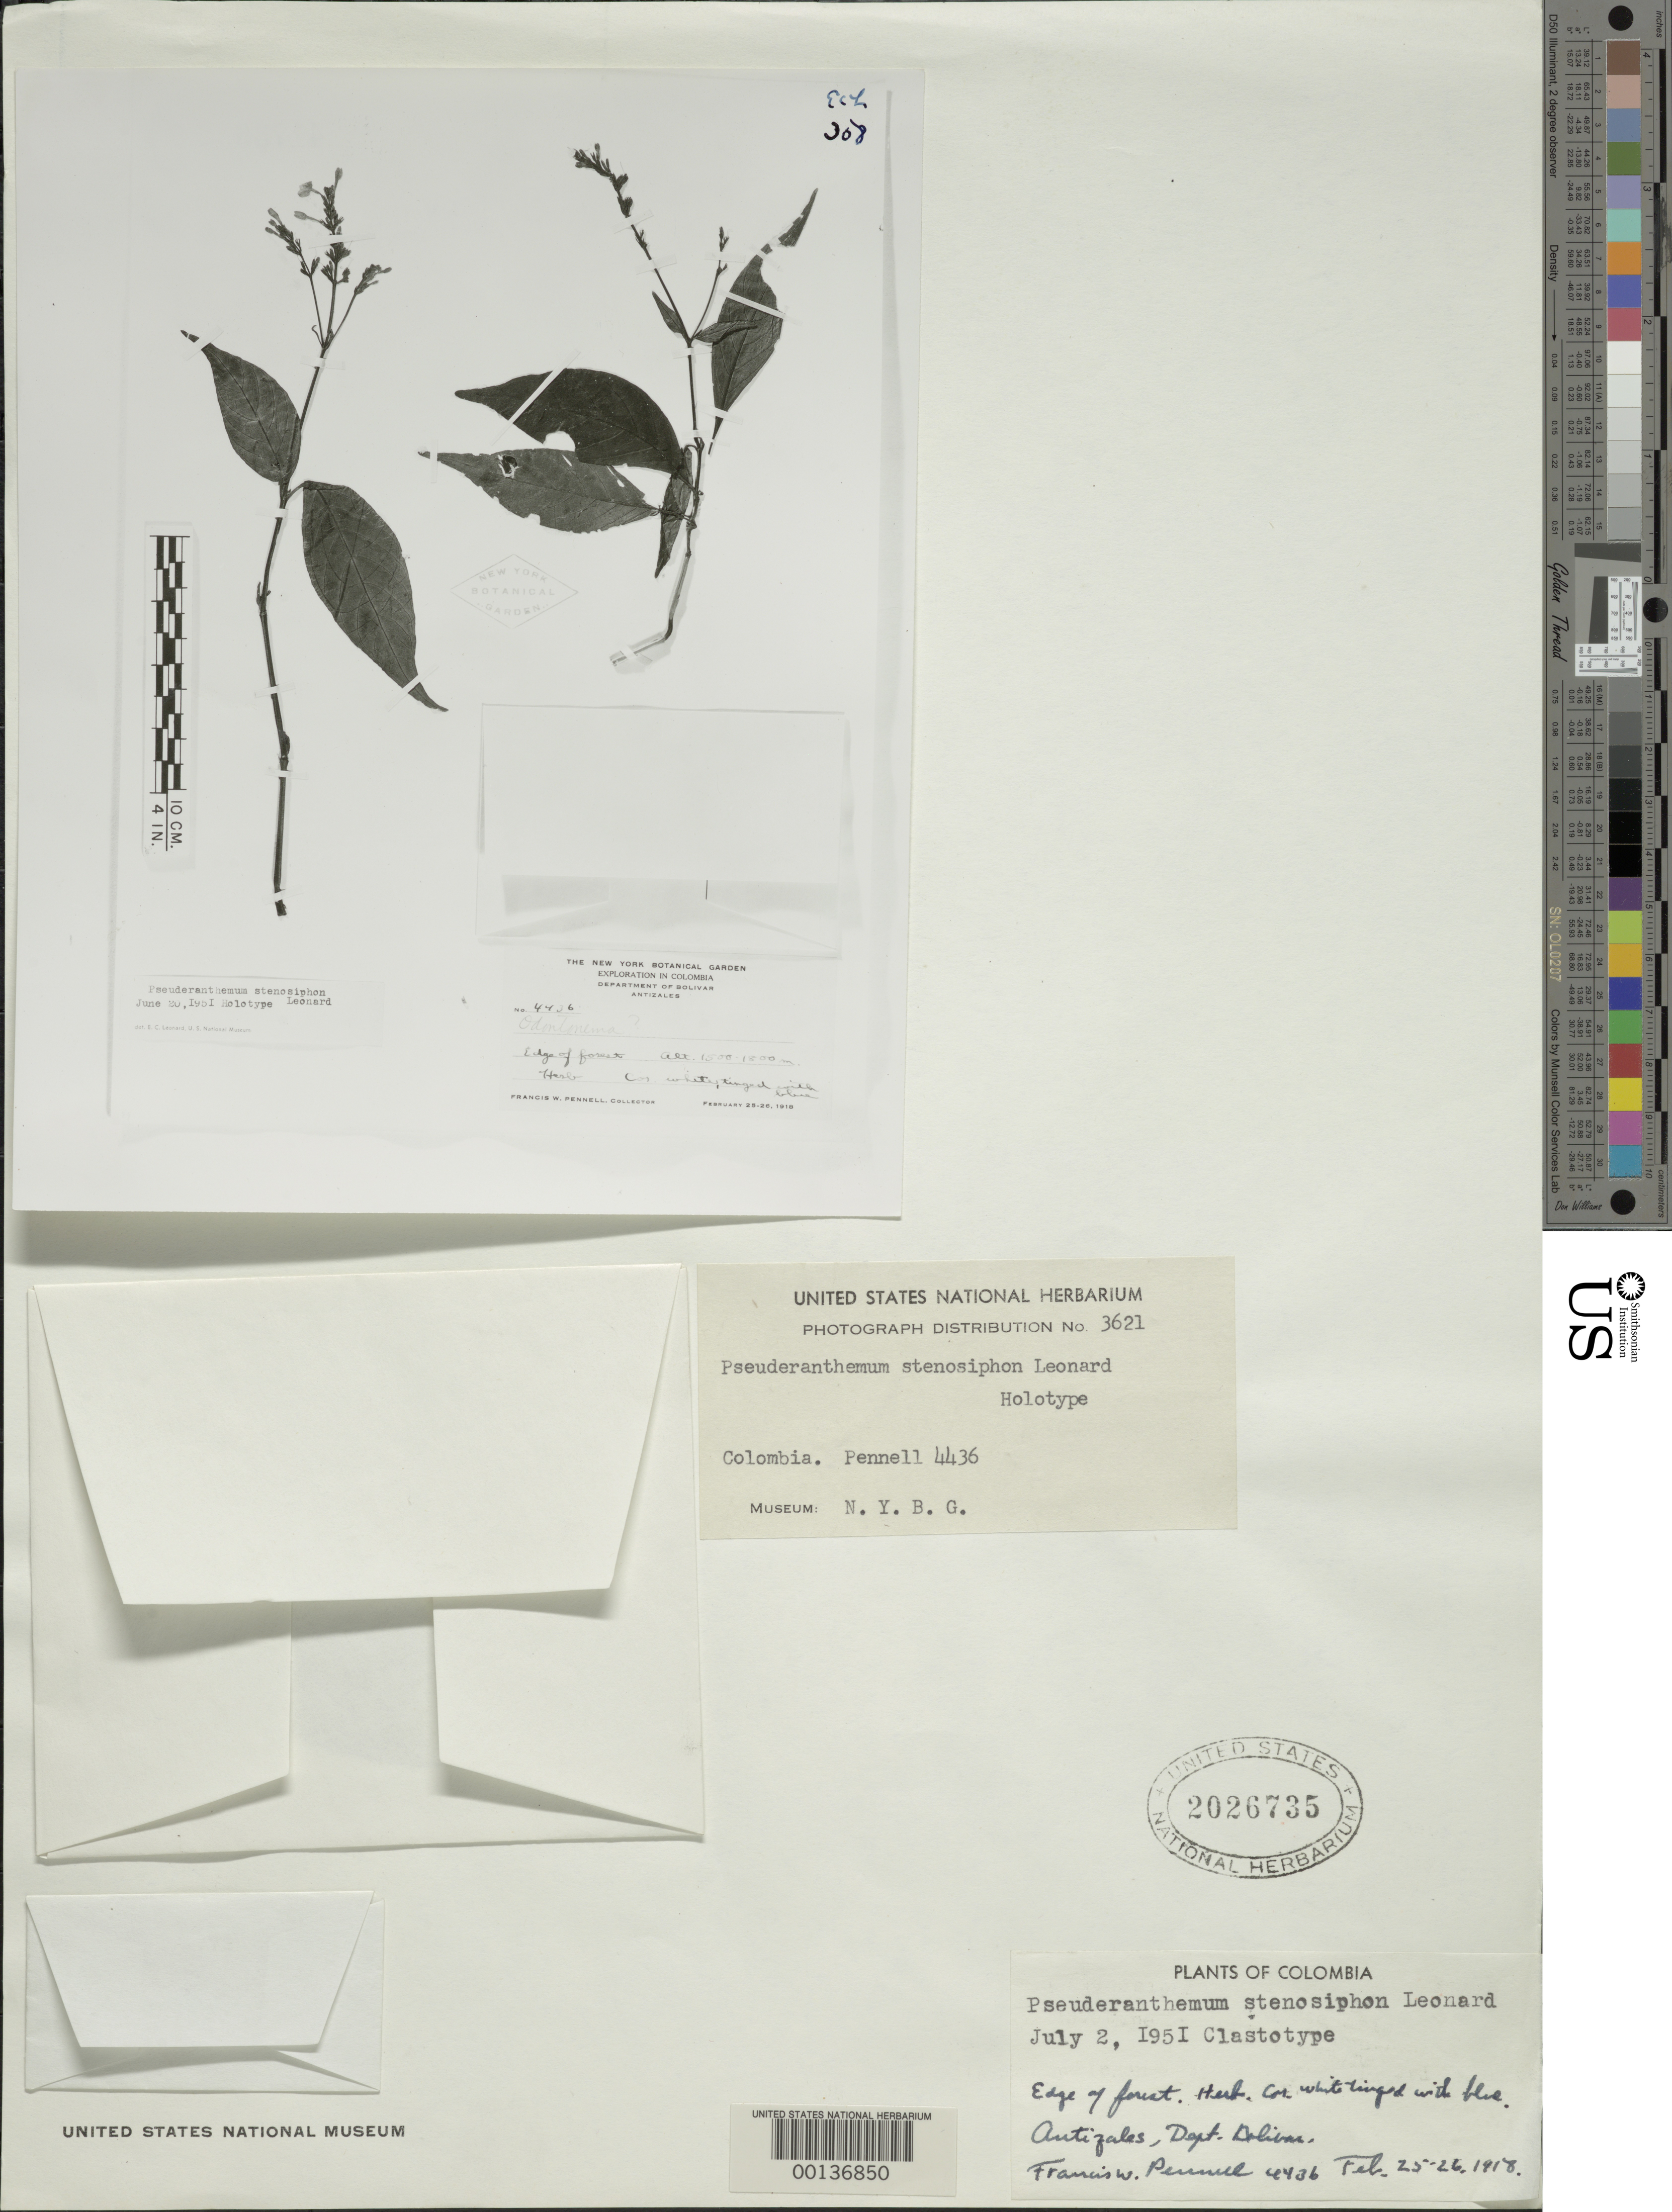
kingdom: Plantae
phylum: Tracheophyta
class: Magnoliopsida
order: Lamiales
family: Acanthaceae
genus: Pseuderanthemum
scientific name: Pseuderanthemum stenosiphon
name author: Leonard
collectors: F. W. Pennell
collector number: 4436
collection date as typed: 25 Feb 1918 to 26 Feb 1918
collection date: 1918-02-25/1918-02-26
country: Colombia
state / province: Bolívar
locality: Antizales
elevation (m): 1500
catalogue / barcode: US 2026735